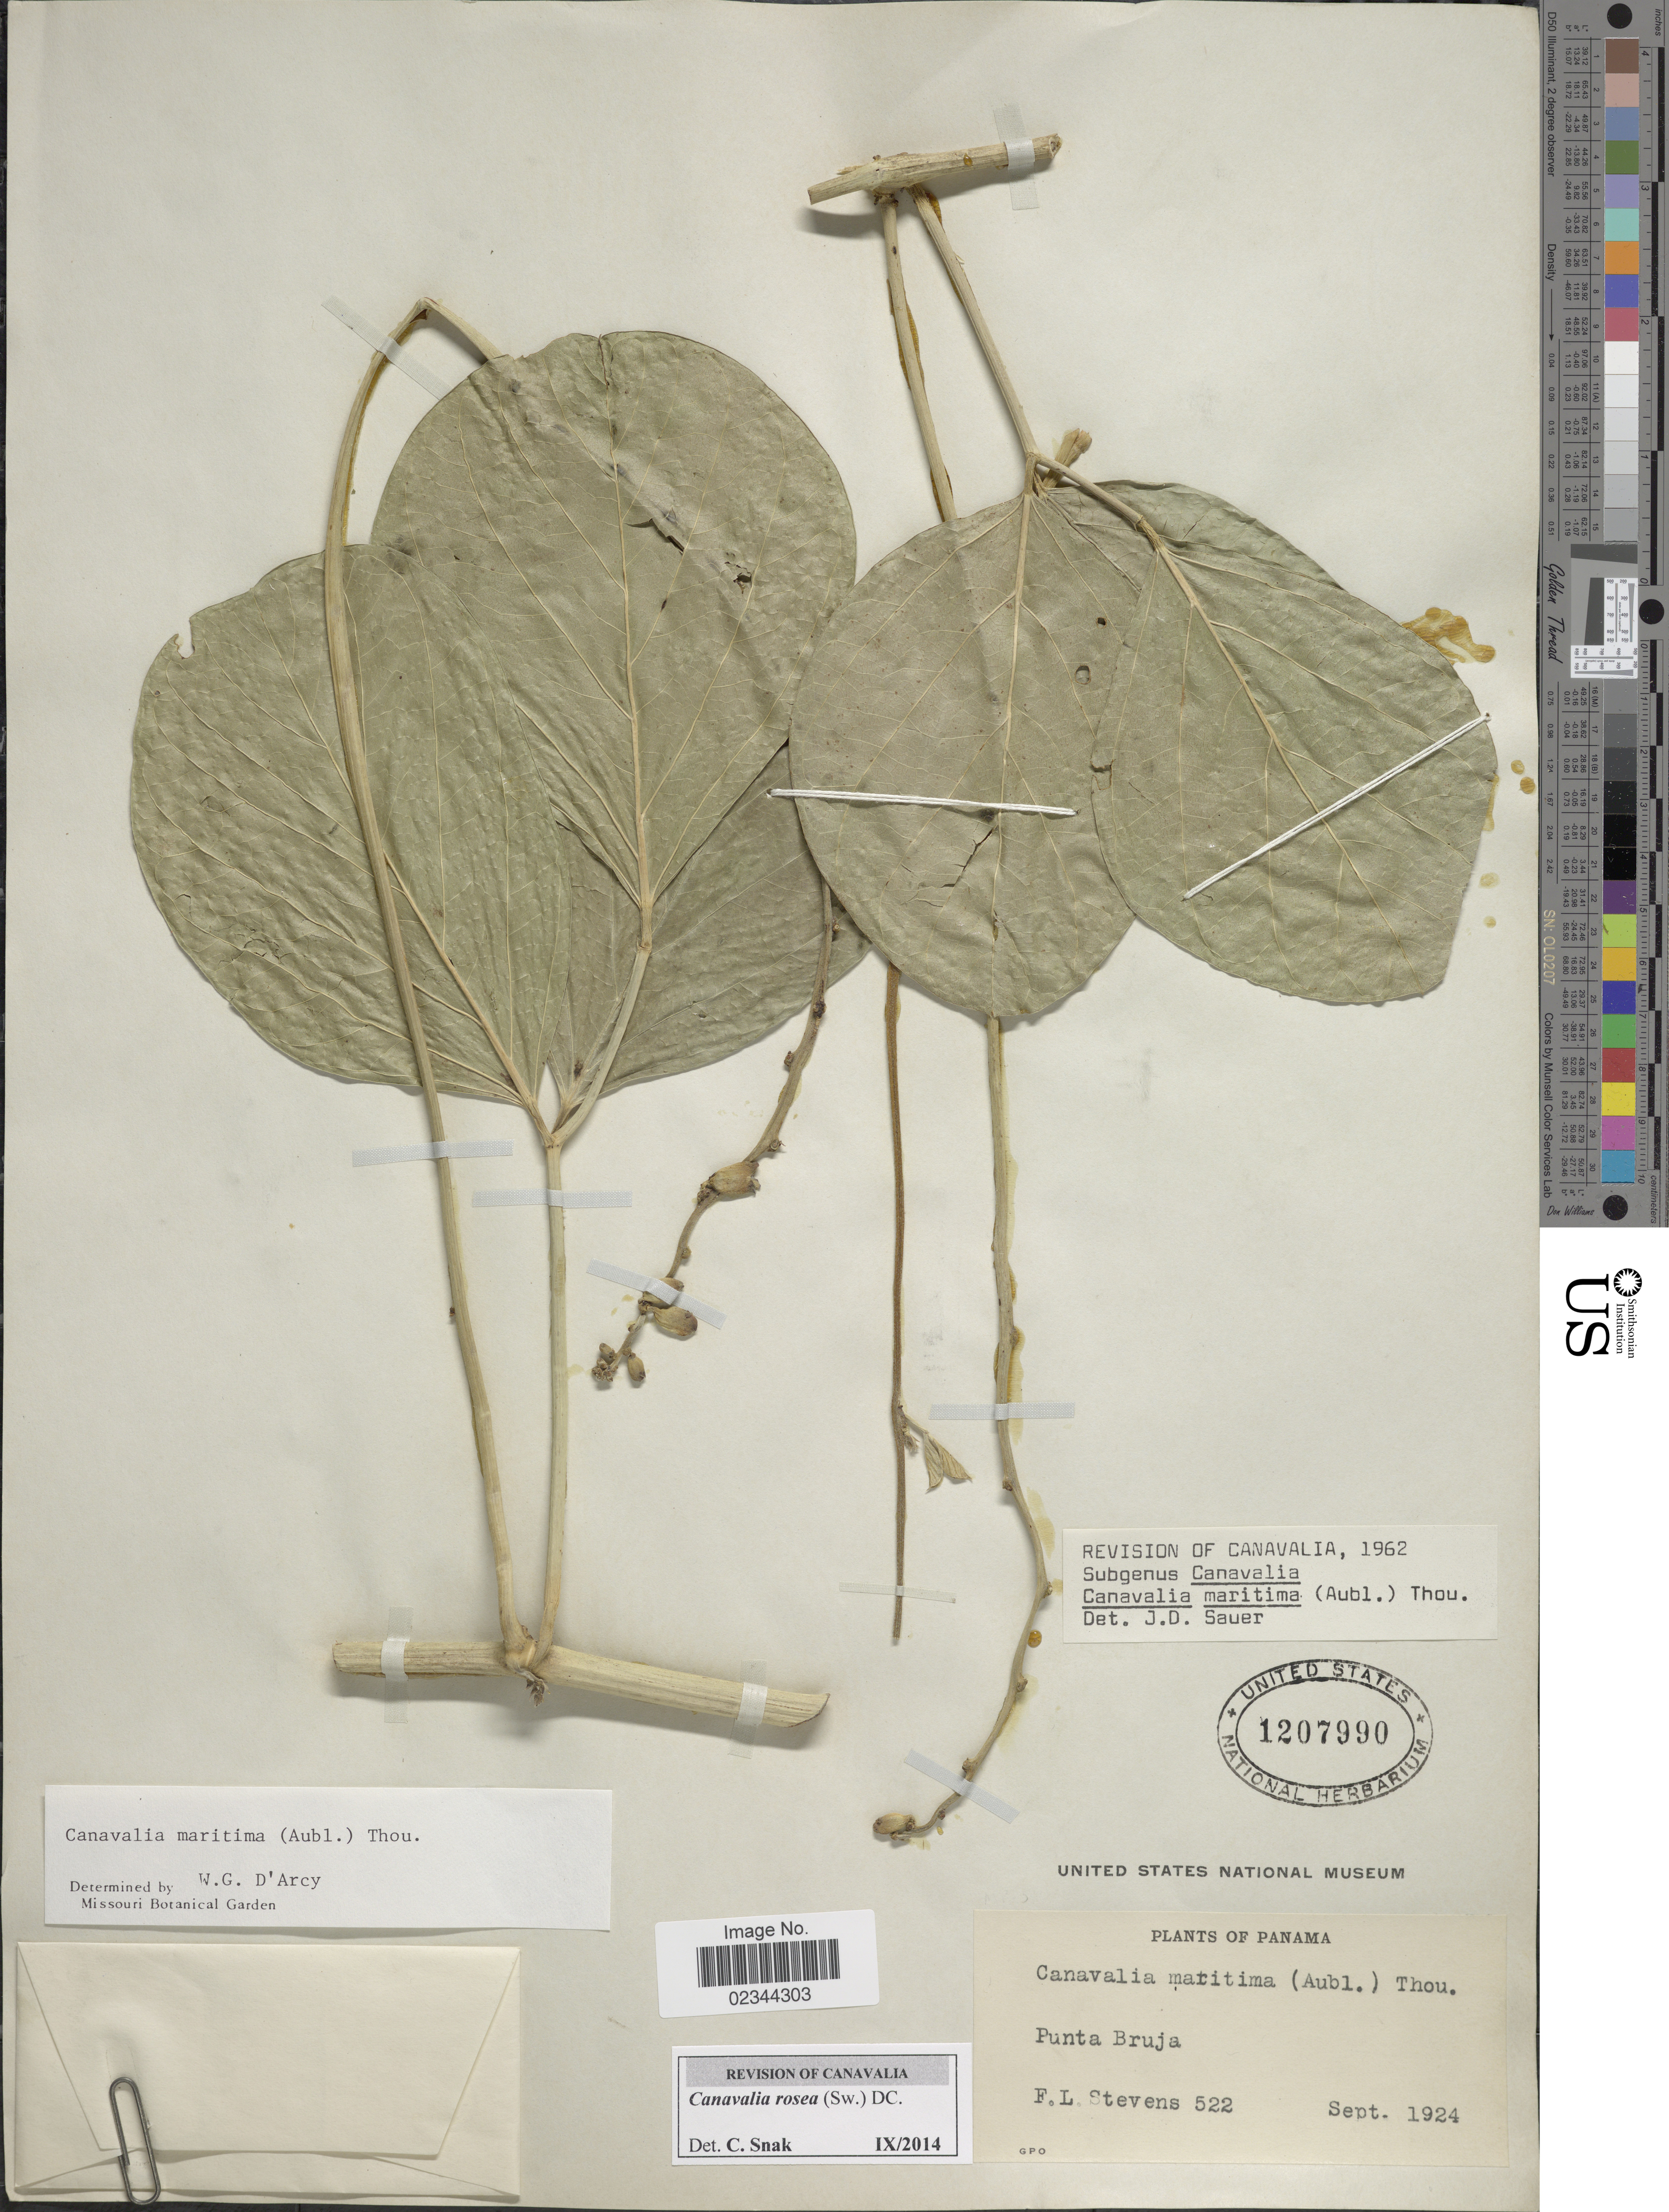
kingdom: Plantae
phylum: Tracheophyta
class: Magnoliopsida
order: Fabales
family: Fabaceae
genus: Canavalia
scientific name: Canavalia rosea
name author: (Sw.) DC.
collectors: F. L. Stevens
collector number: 522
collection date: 1924-09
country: Panama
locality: Punta Bruja.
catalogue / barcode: US 1207990